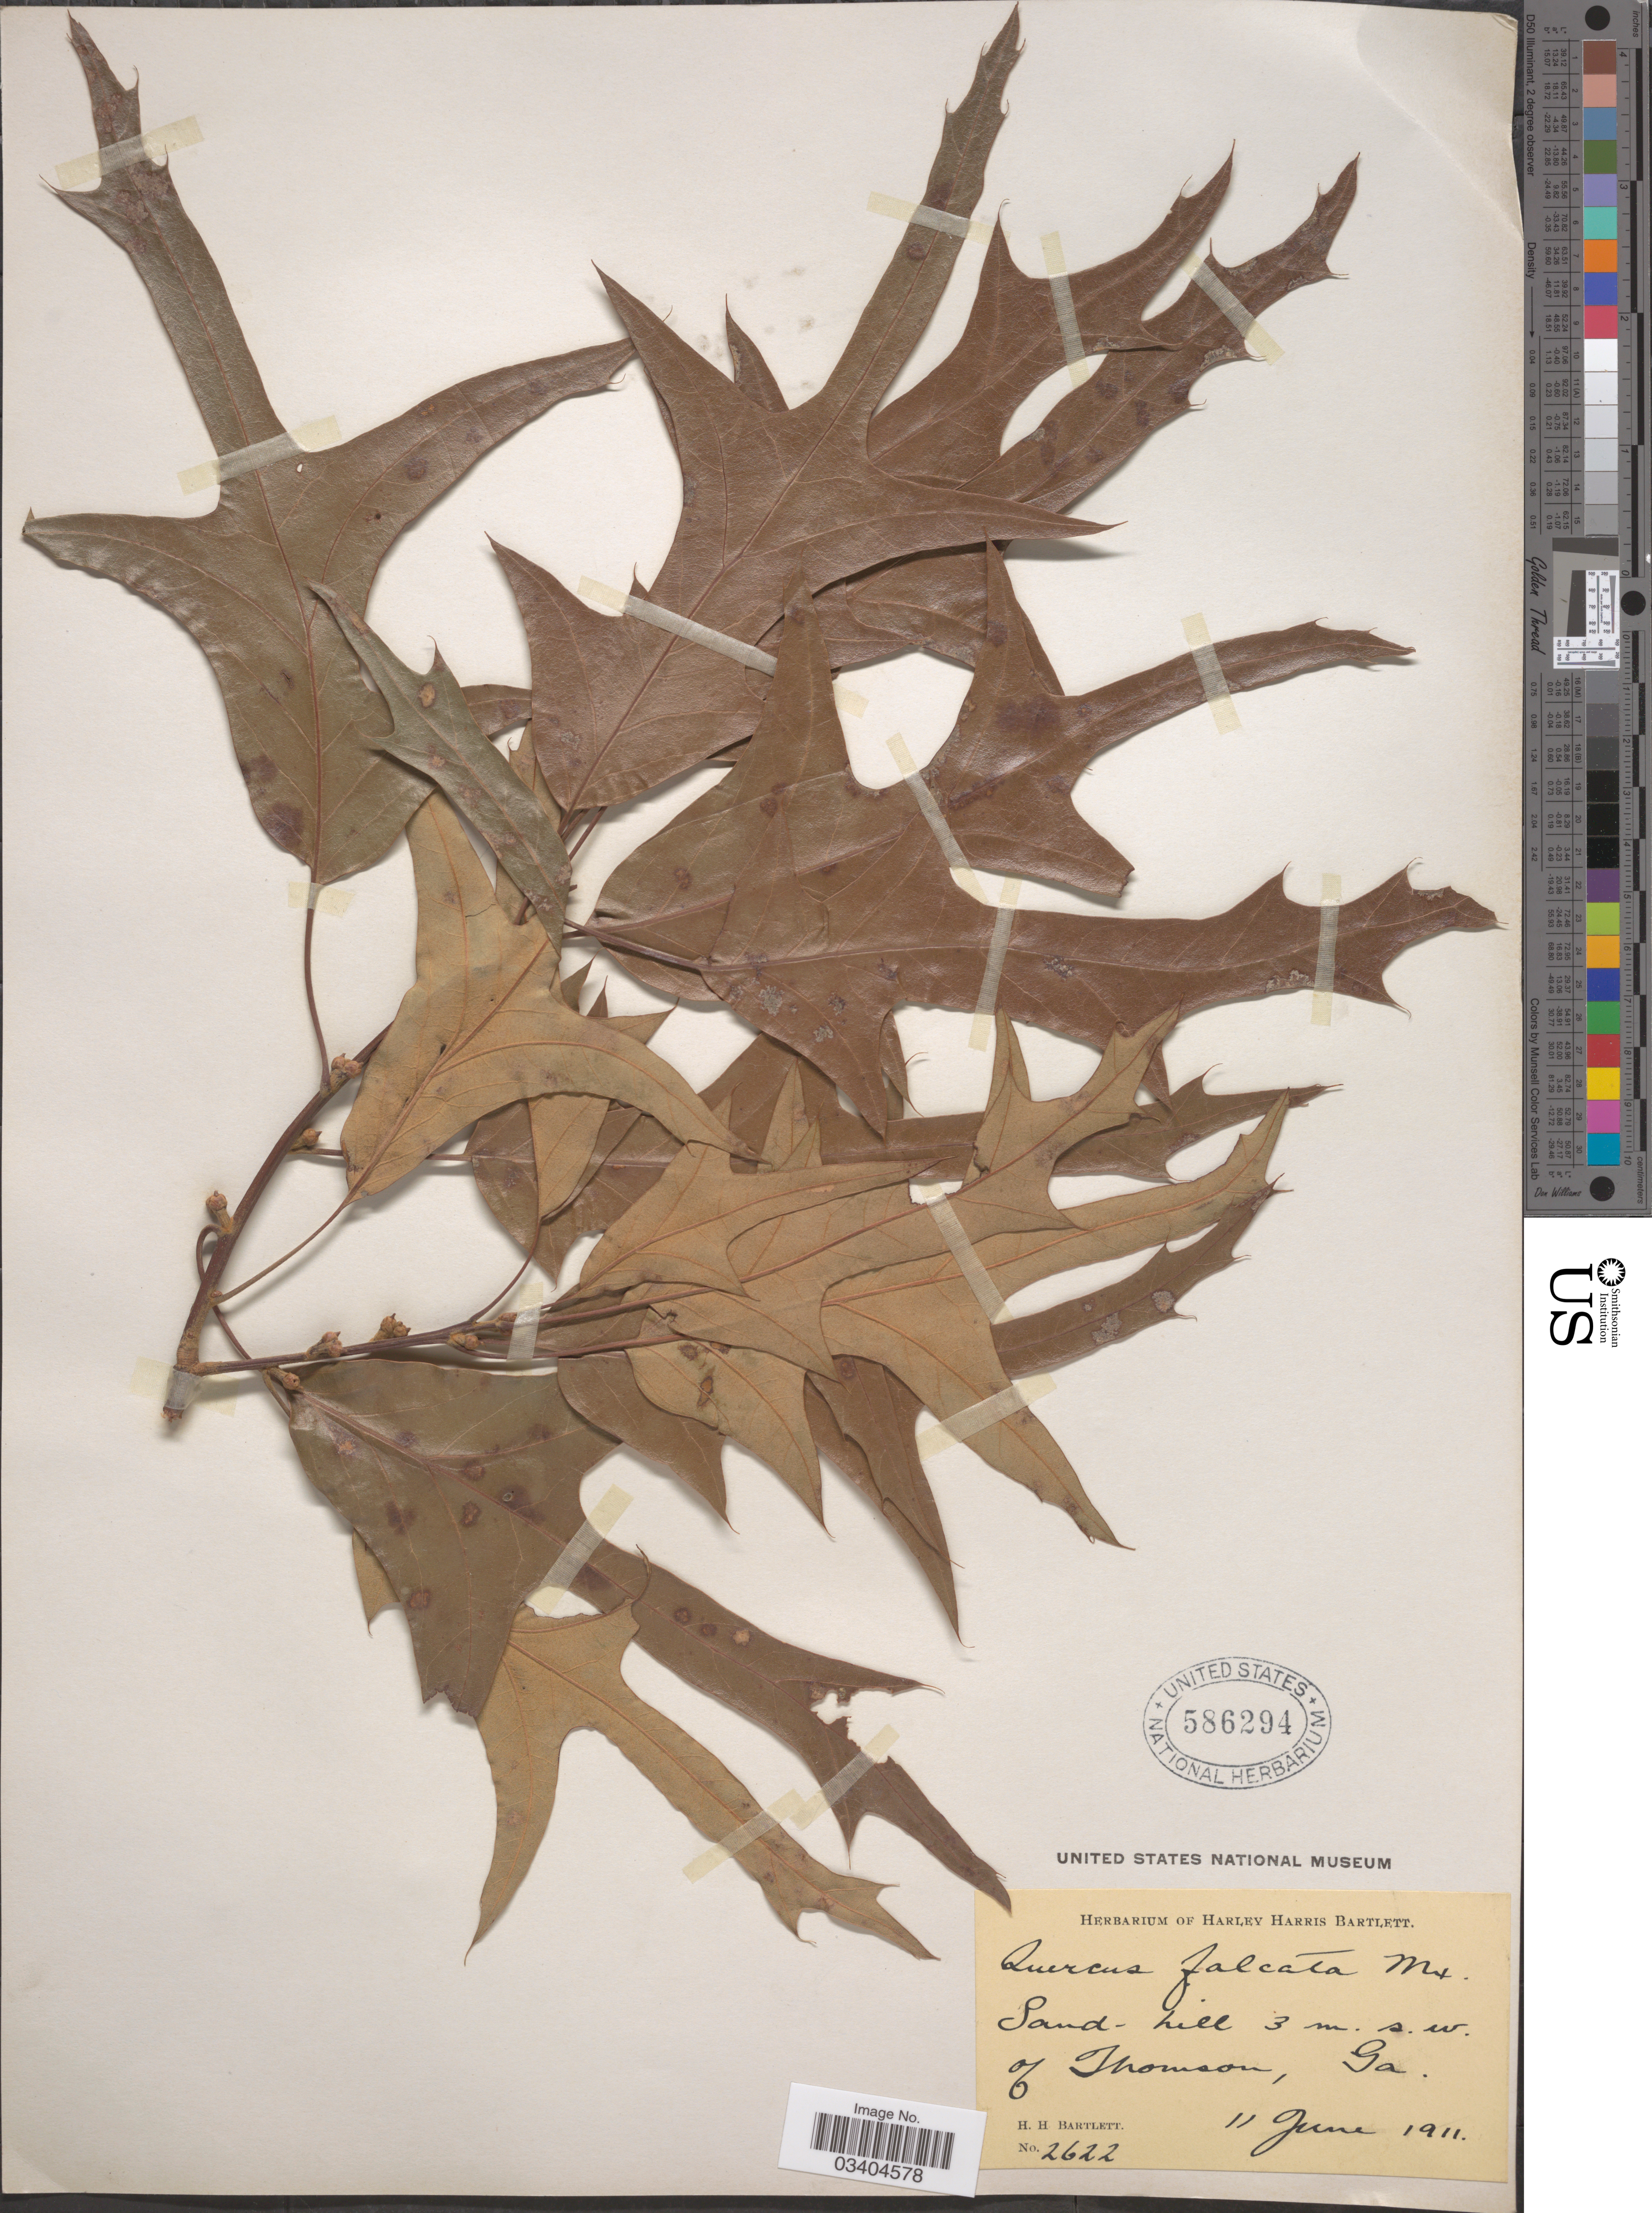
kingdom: Plantae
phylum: Tracheophyta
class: Magnoliopsida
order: Fagales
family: Fagaceae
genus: Quercus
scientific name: Quercus falcata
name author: Michx.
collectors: H. H. Bartlett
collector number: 2622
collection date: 1911-06-11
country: United States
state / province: Georgia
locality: Sand-hill 3 m. s.w. of Thomson.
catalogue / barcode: US 586294